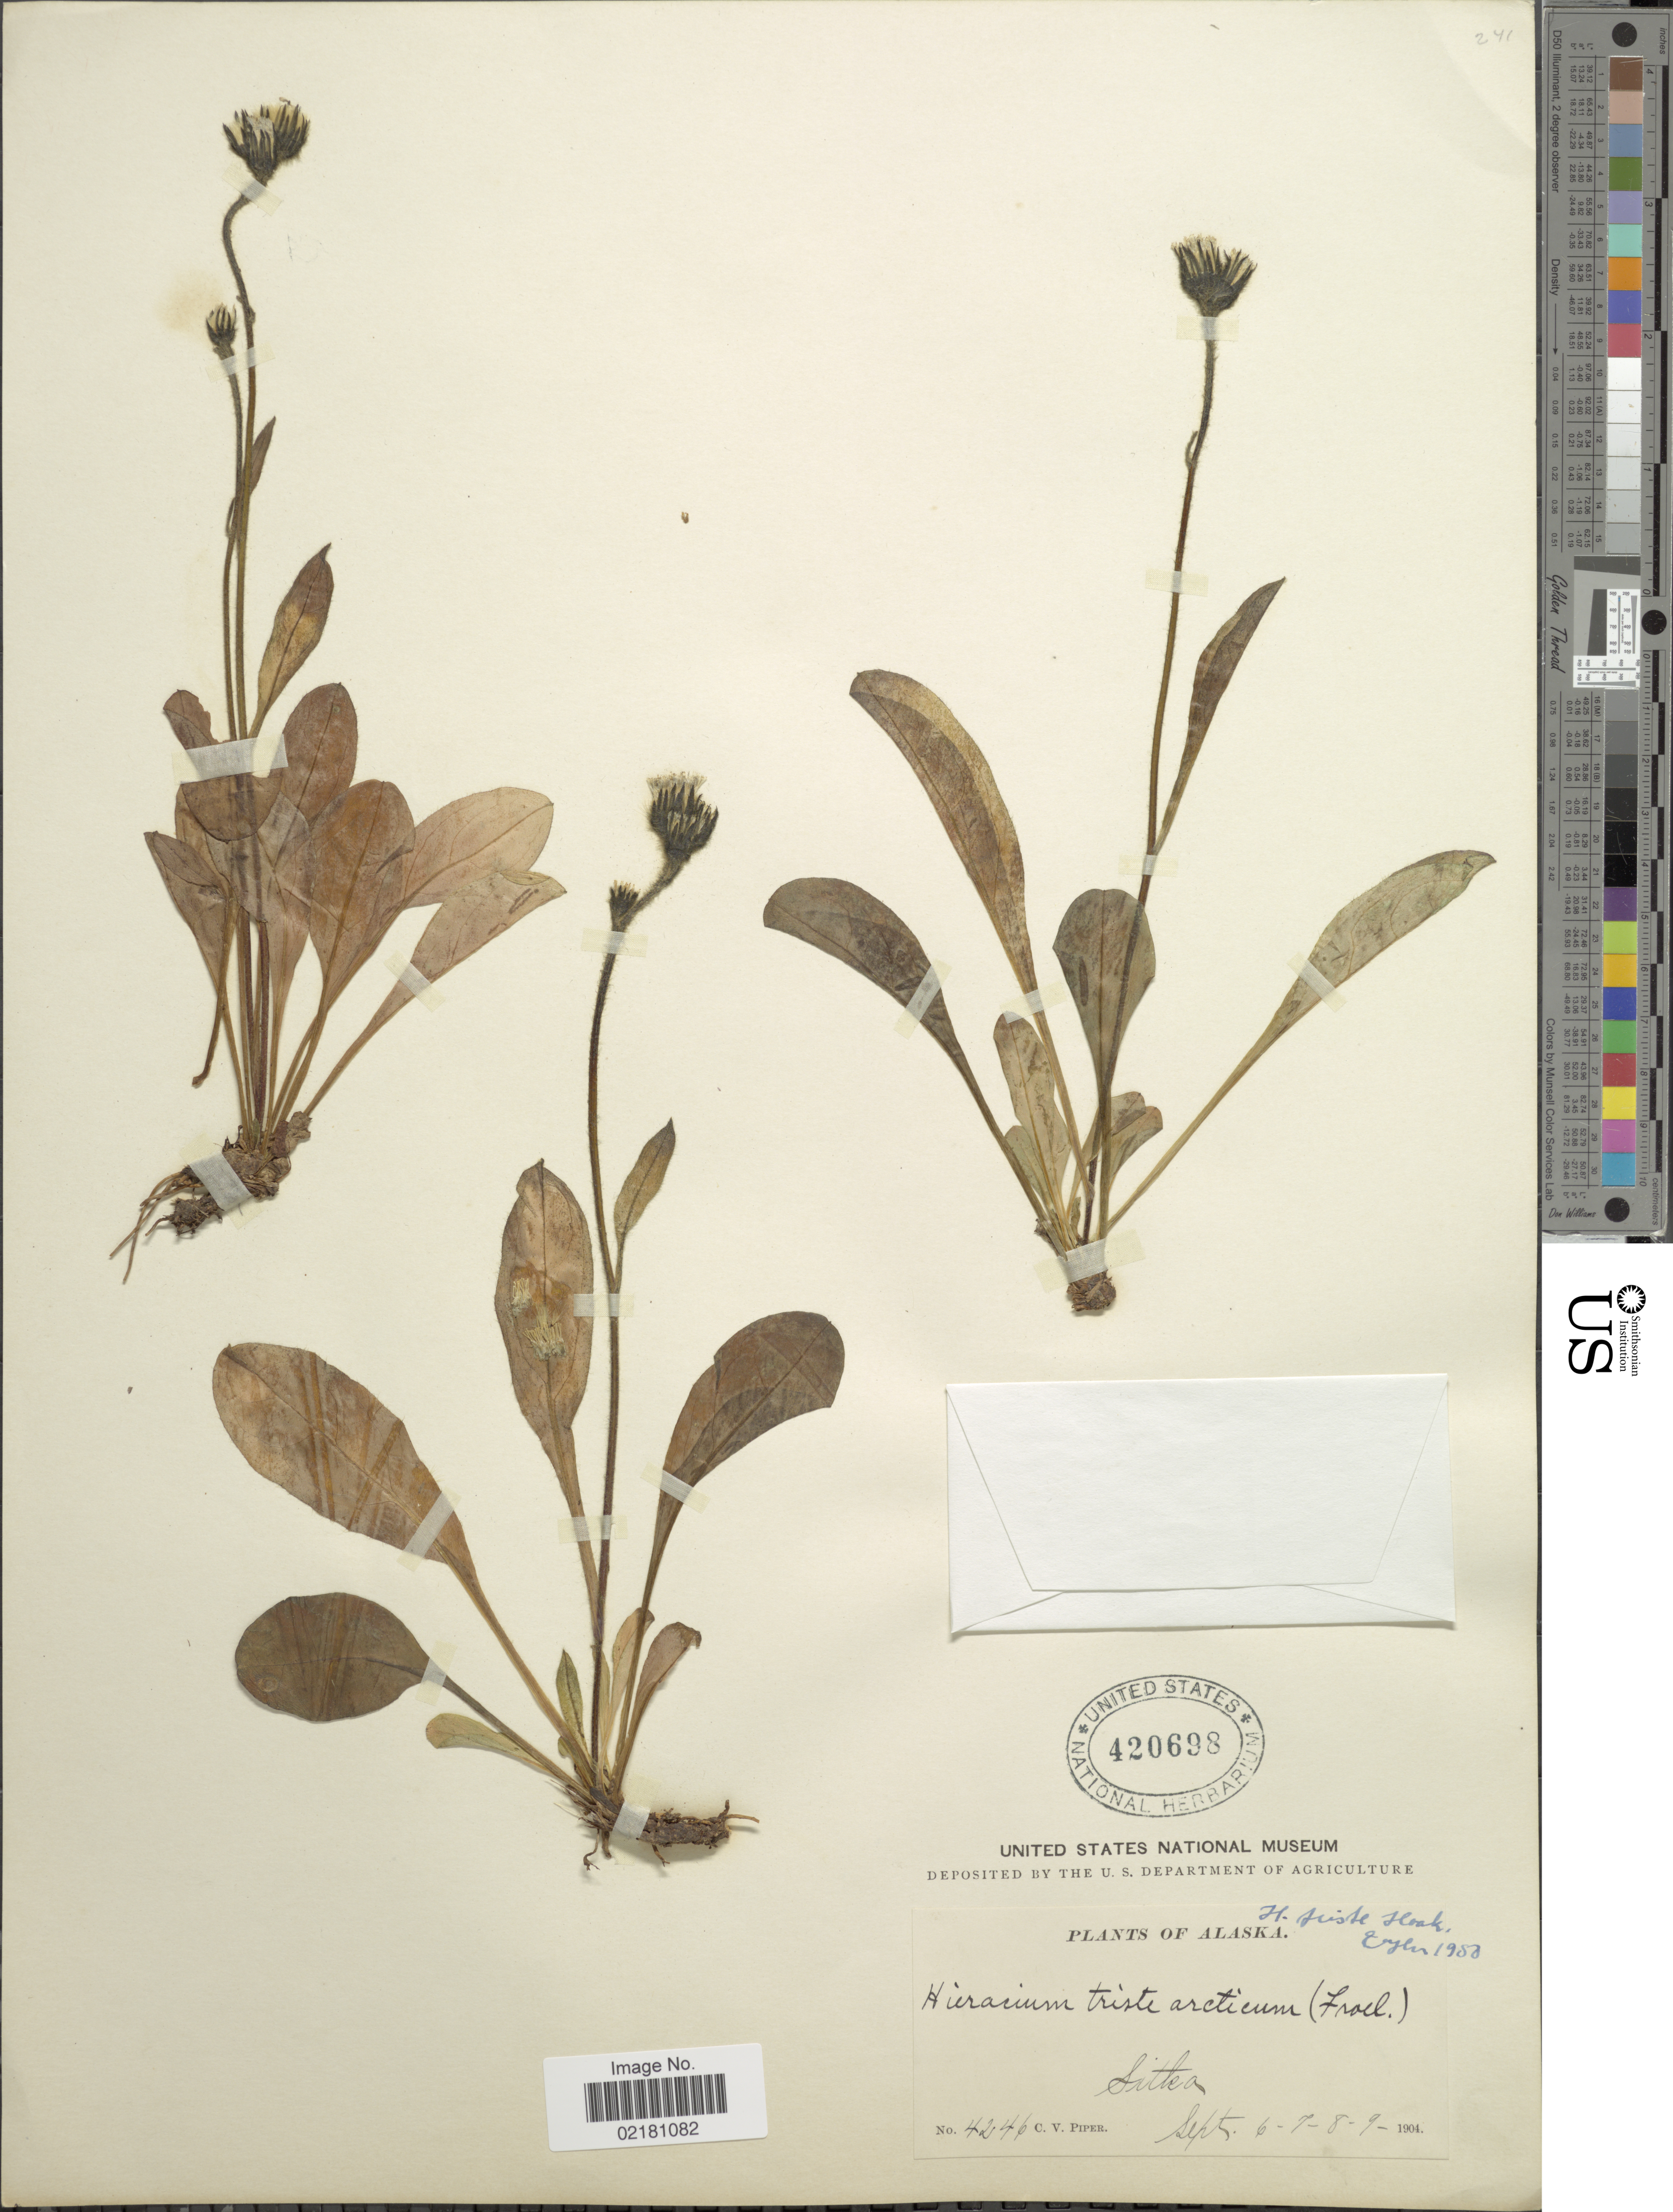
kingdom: Plantae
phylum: Tracheophyta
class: Magnoliopsida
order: Asterales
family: Asteraceae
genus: Hieracium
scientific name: Hieracium triste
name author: Willd. ex Spreng.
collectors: C. V. Piper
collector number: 4246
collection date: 1904-09-06/1904-09-09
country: United States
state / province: Alaska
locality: Sitka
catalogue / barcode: US 420698